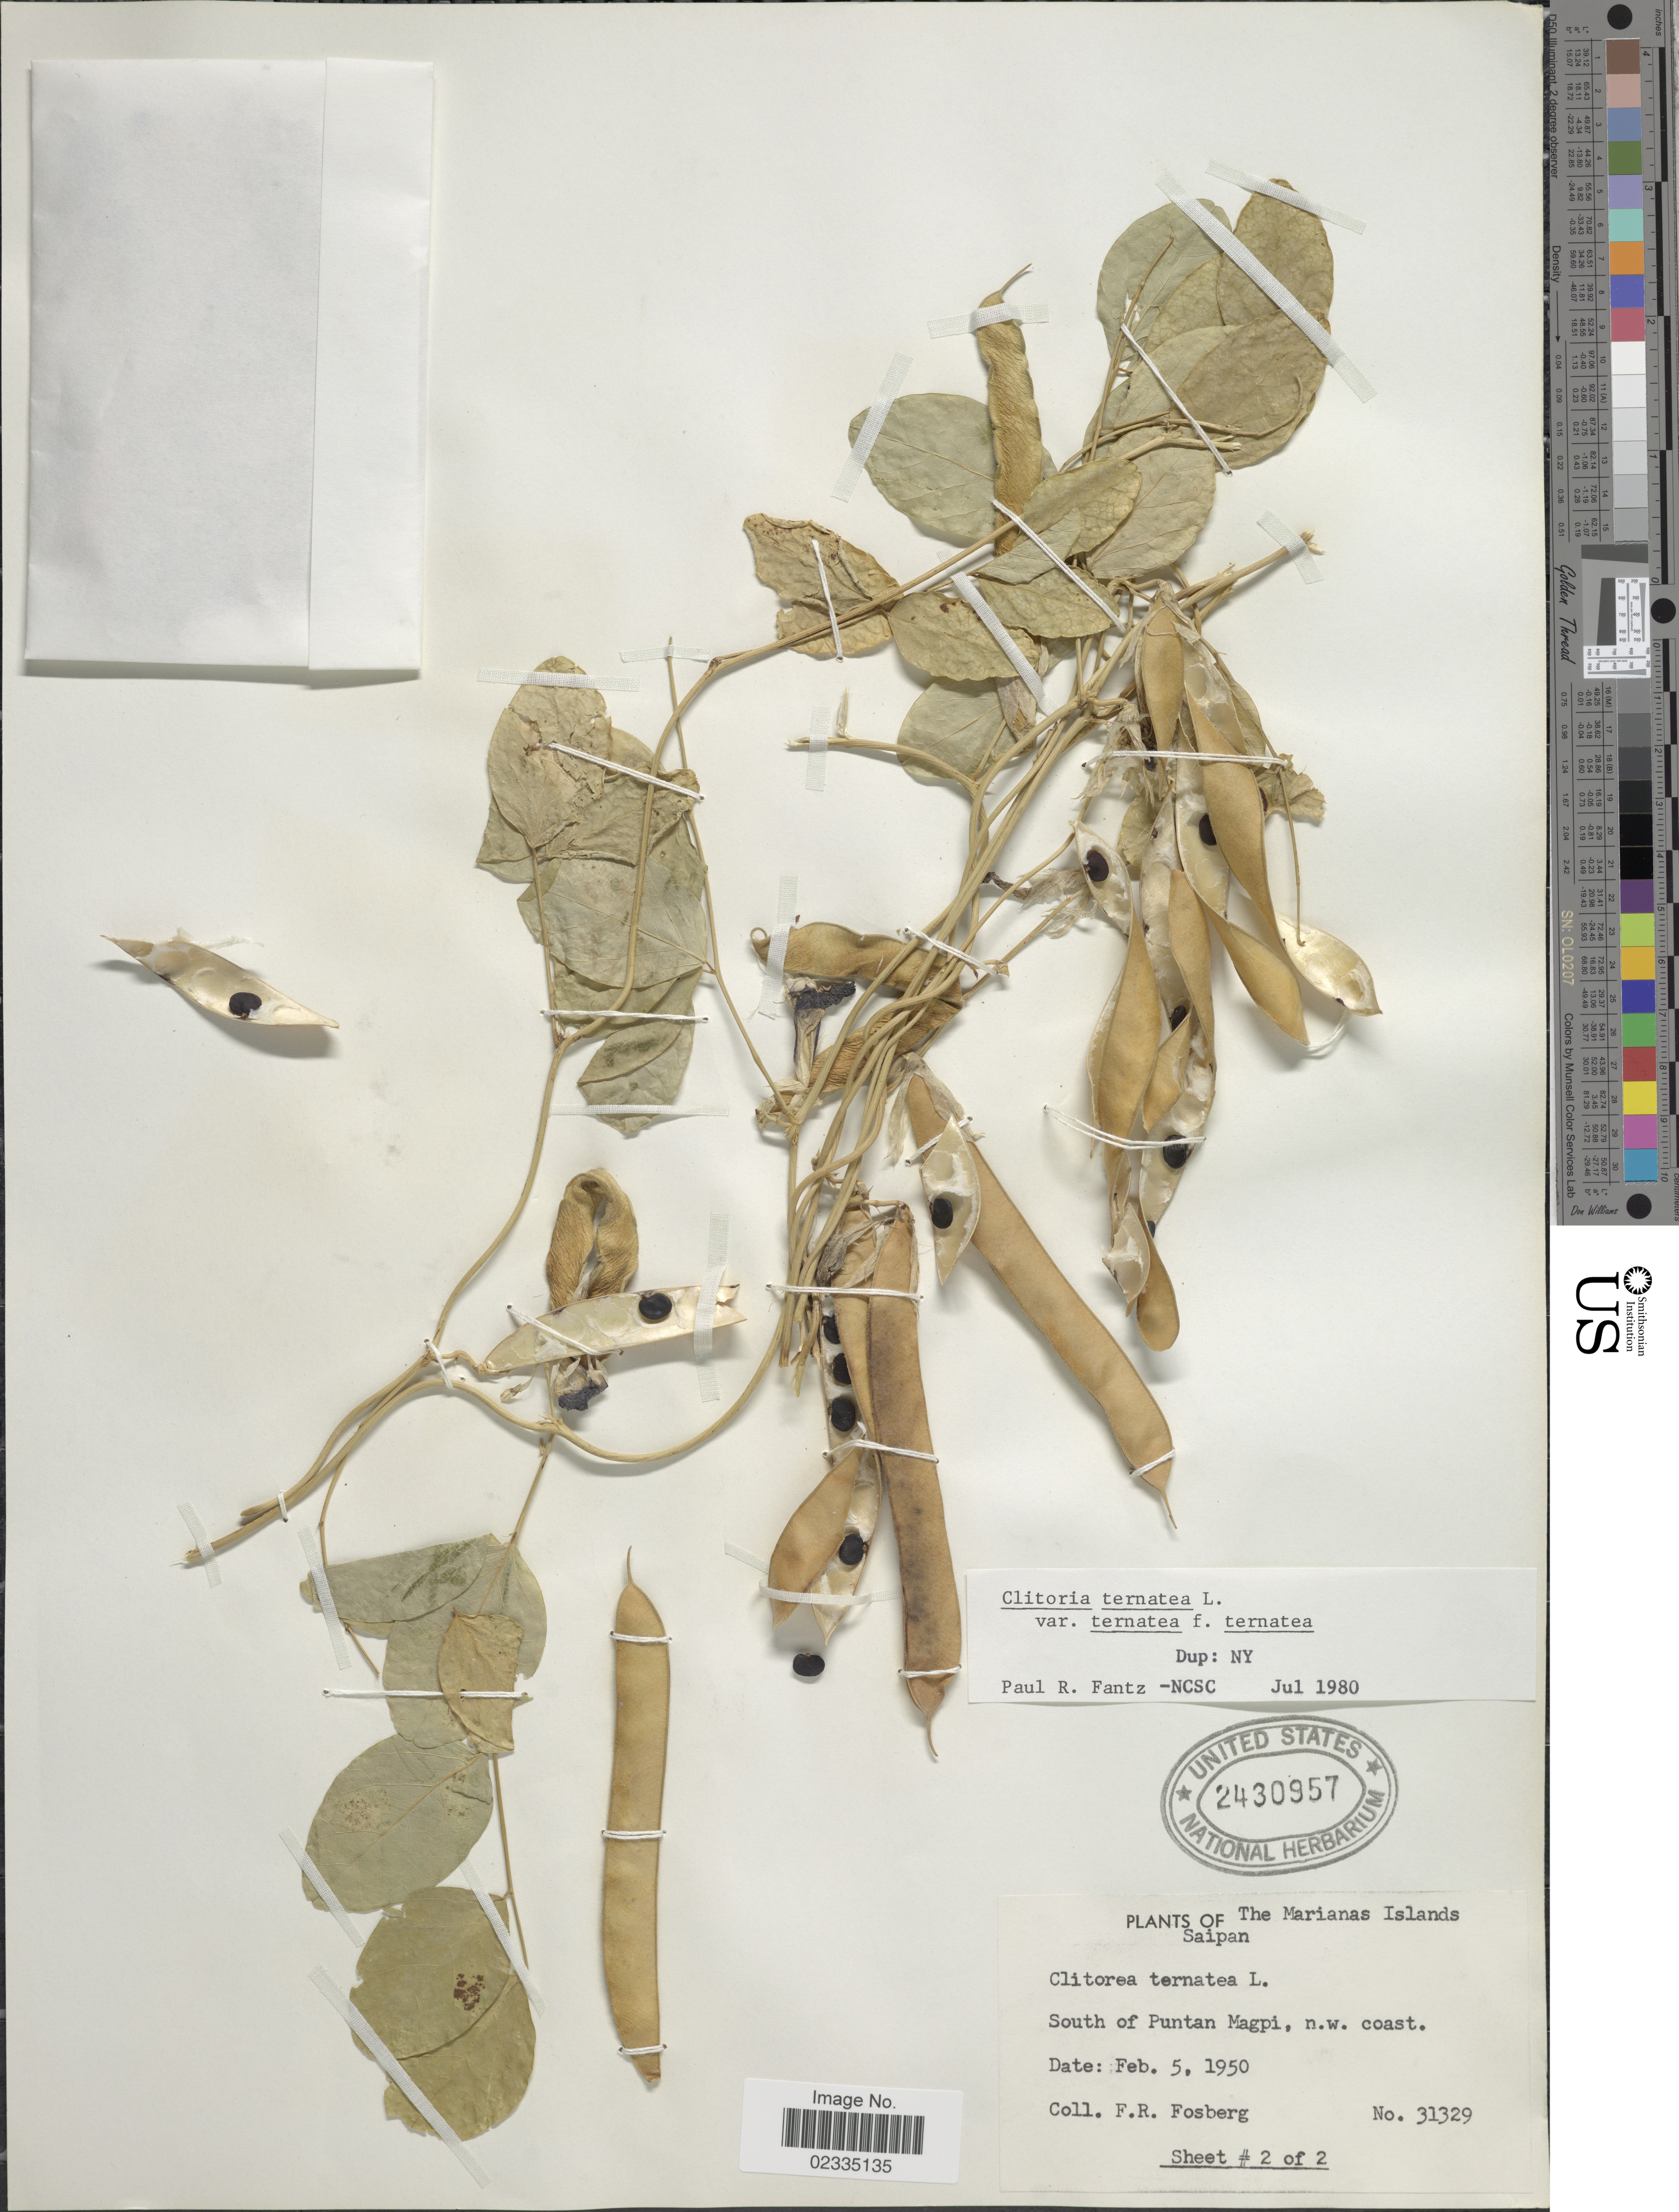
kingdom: Plantae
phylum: Tracheophyta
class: Magnoliopsida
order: Fabales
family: Fabaceae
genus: Clitoria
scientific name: Clitoria ternatea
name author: L.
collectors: F. R. Fosberg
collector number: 31329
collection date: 1950-02-05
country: Northern Mariana Islands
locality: The Marianas Islands, Saipan South of Puntan Magpi. n.w. coast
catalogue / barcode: US 2430957